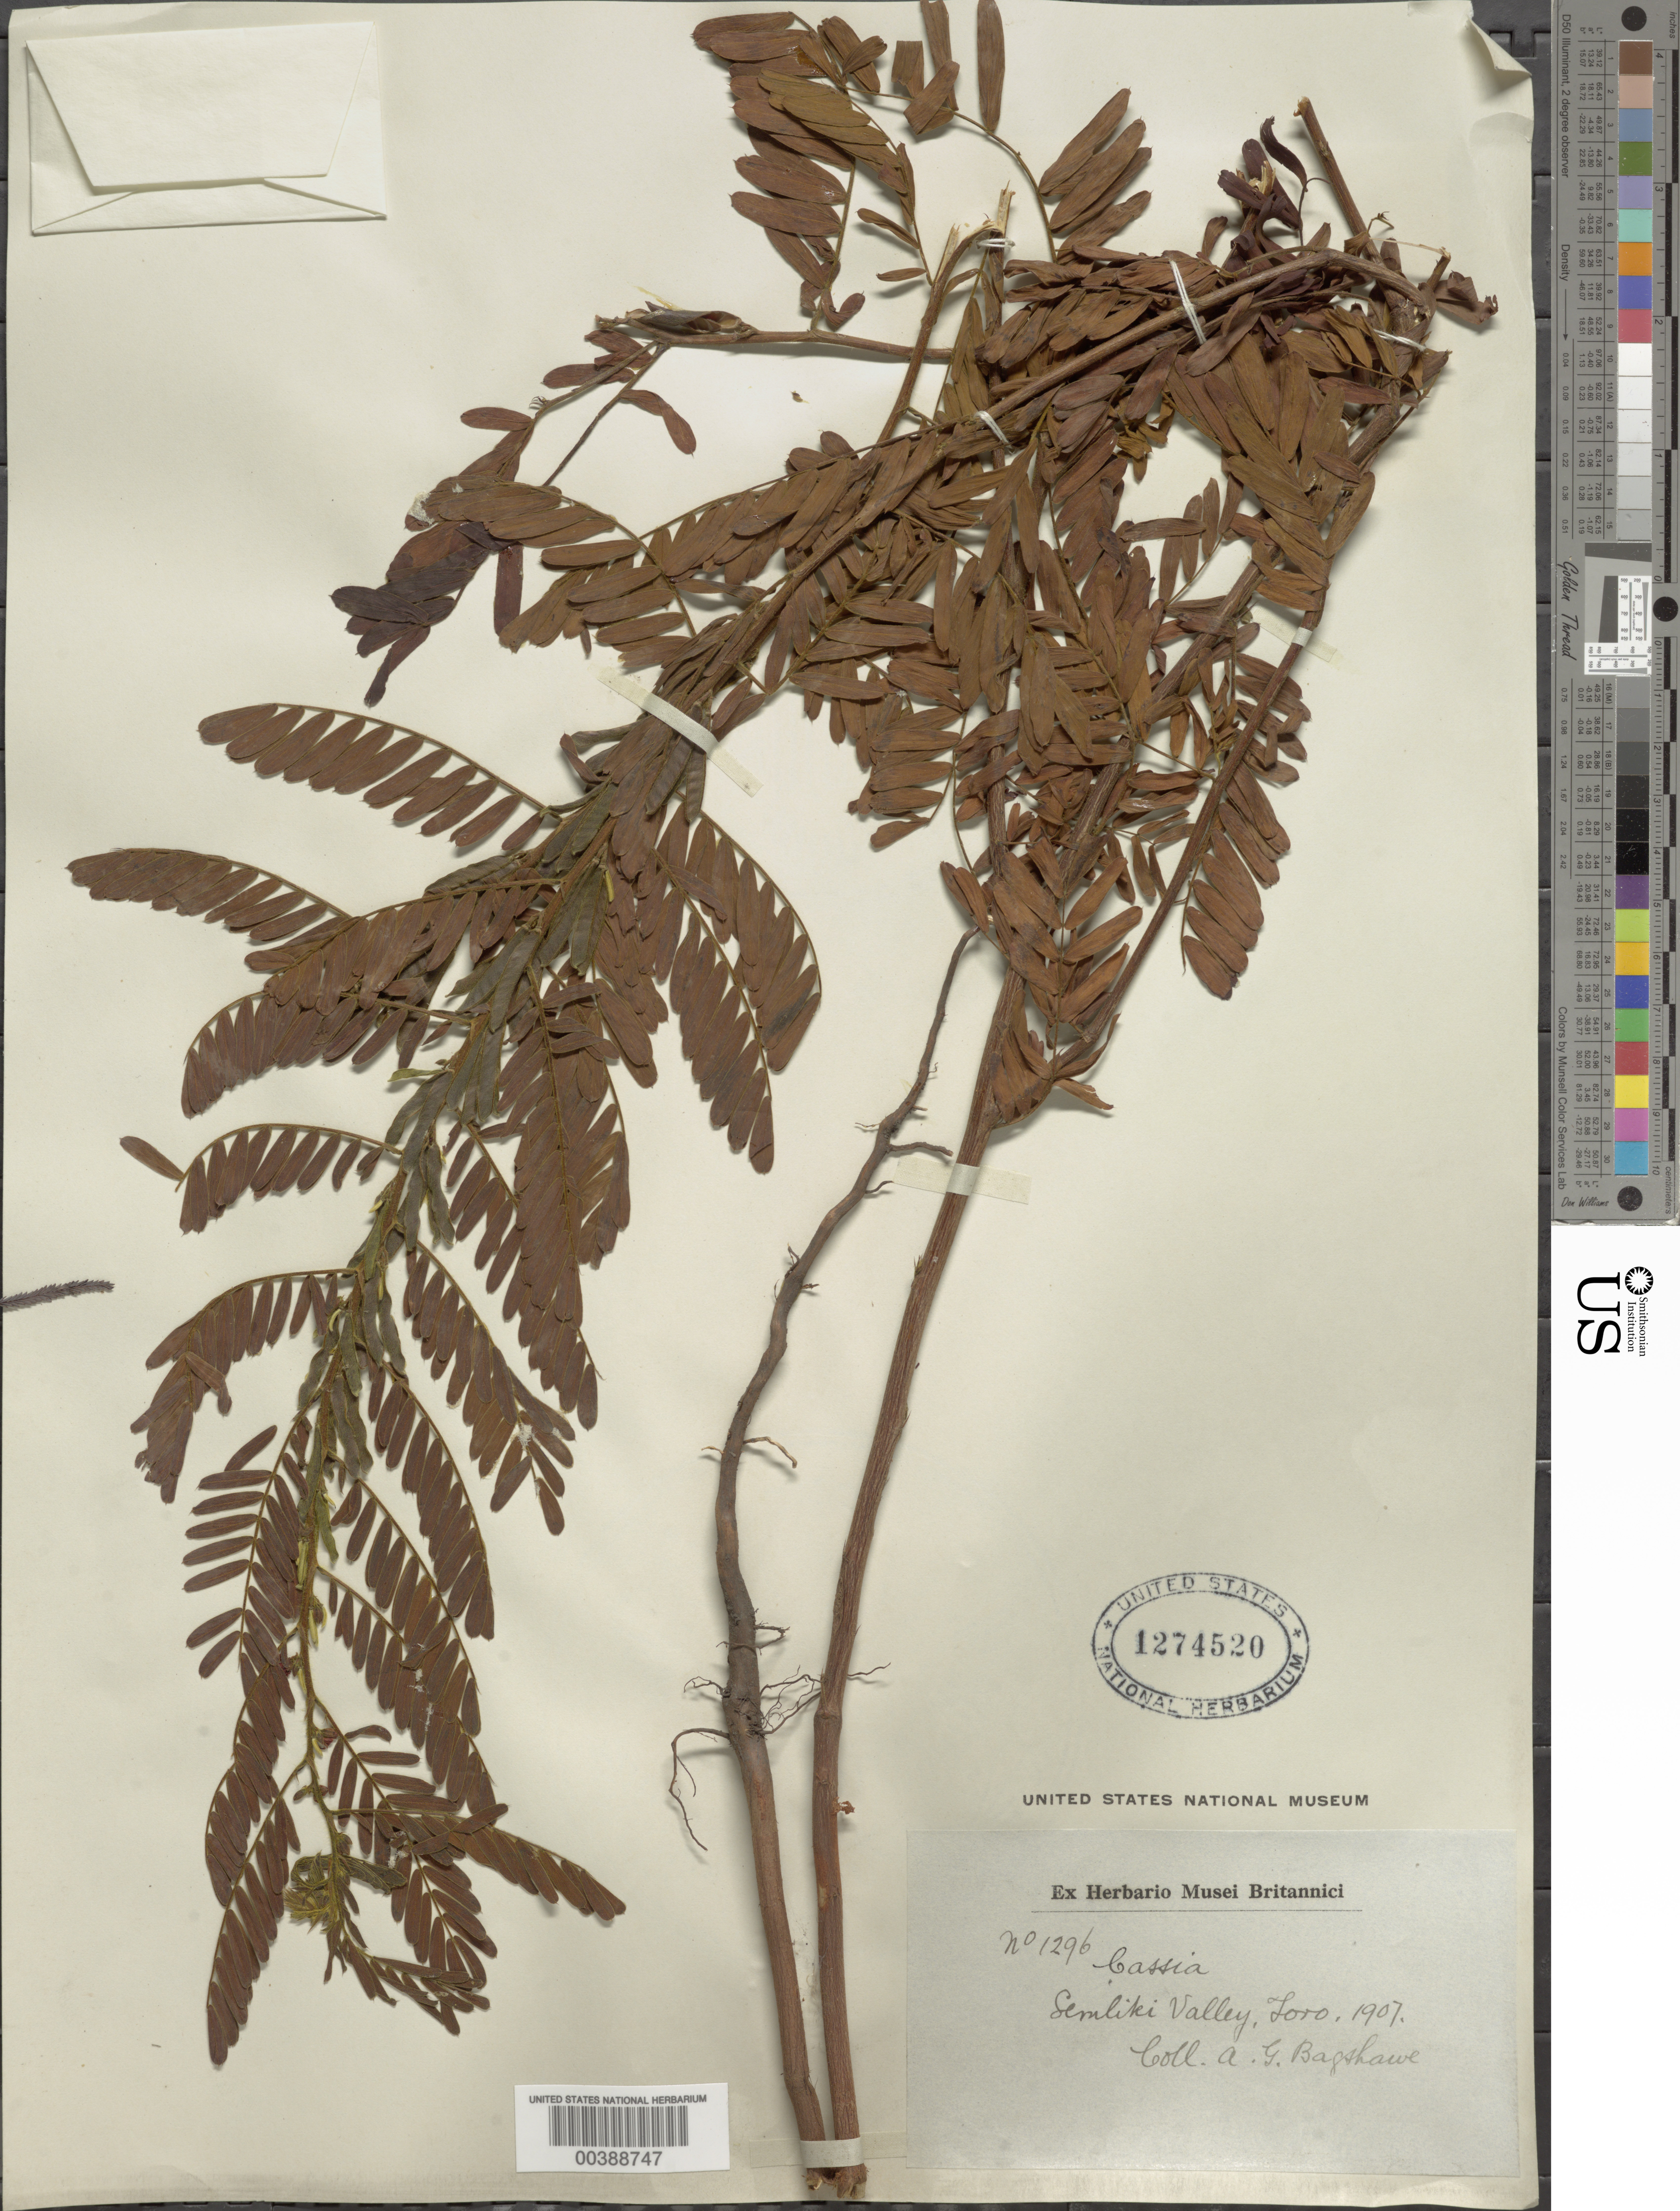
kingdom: Plantae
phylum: Tracheophyta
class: Magnoliopsida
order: Fabales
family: Fabaceae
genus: Chamaecrista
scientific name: Chamaecrista sp.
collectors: A. Bagshawe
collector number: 1296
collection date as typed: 1907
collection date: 1907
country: Uganda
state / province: Western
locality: Semliki valley. Toro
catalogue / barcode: US 1274520